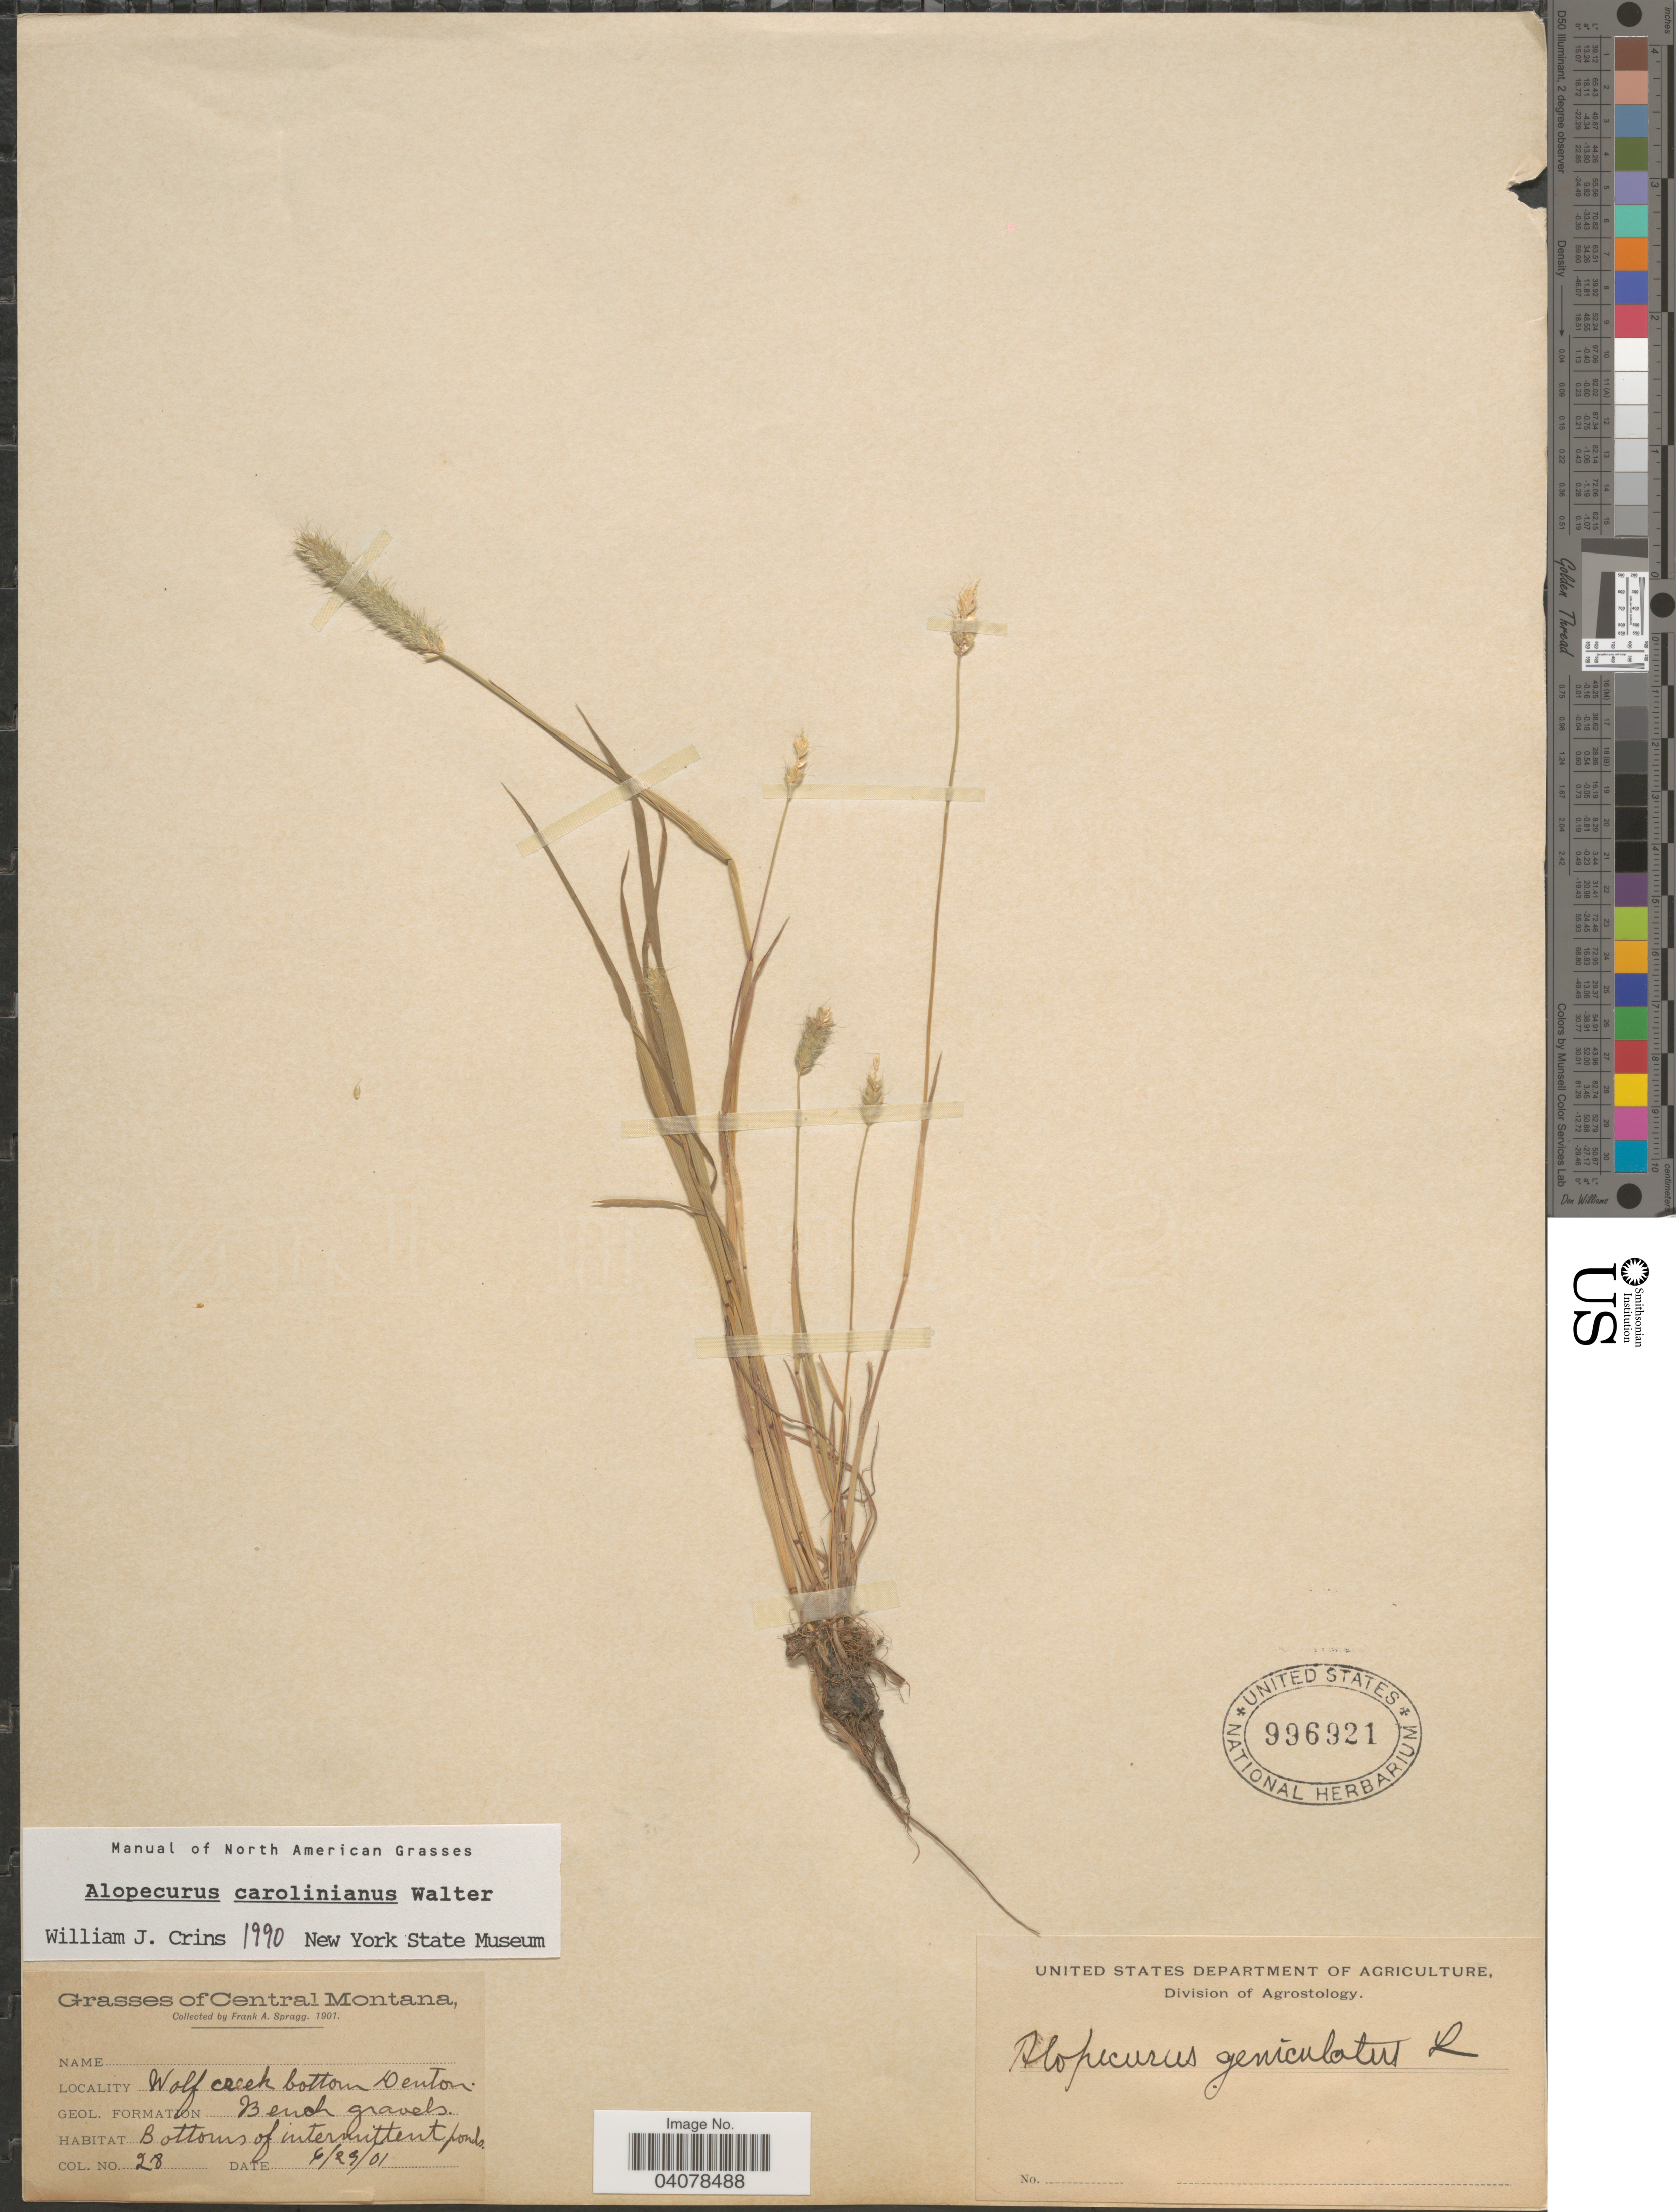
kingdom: Plantae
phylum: Tracheophyta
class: Liliopsida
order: Poales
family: Poaceae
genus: Alopecurus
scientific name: Alopecurus aequalis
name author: Sobol.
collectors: F. Spragg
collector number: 28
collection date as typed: Transcribed d/m/y: 29/6/1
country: United States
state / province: Montana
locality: Central Montana. Wolf Creek bottom Denton.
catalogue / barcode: US 996921